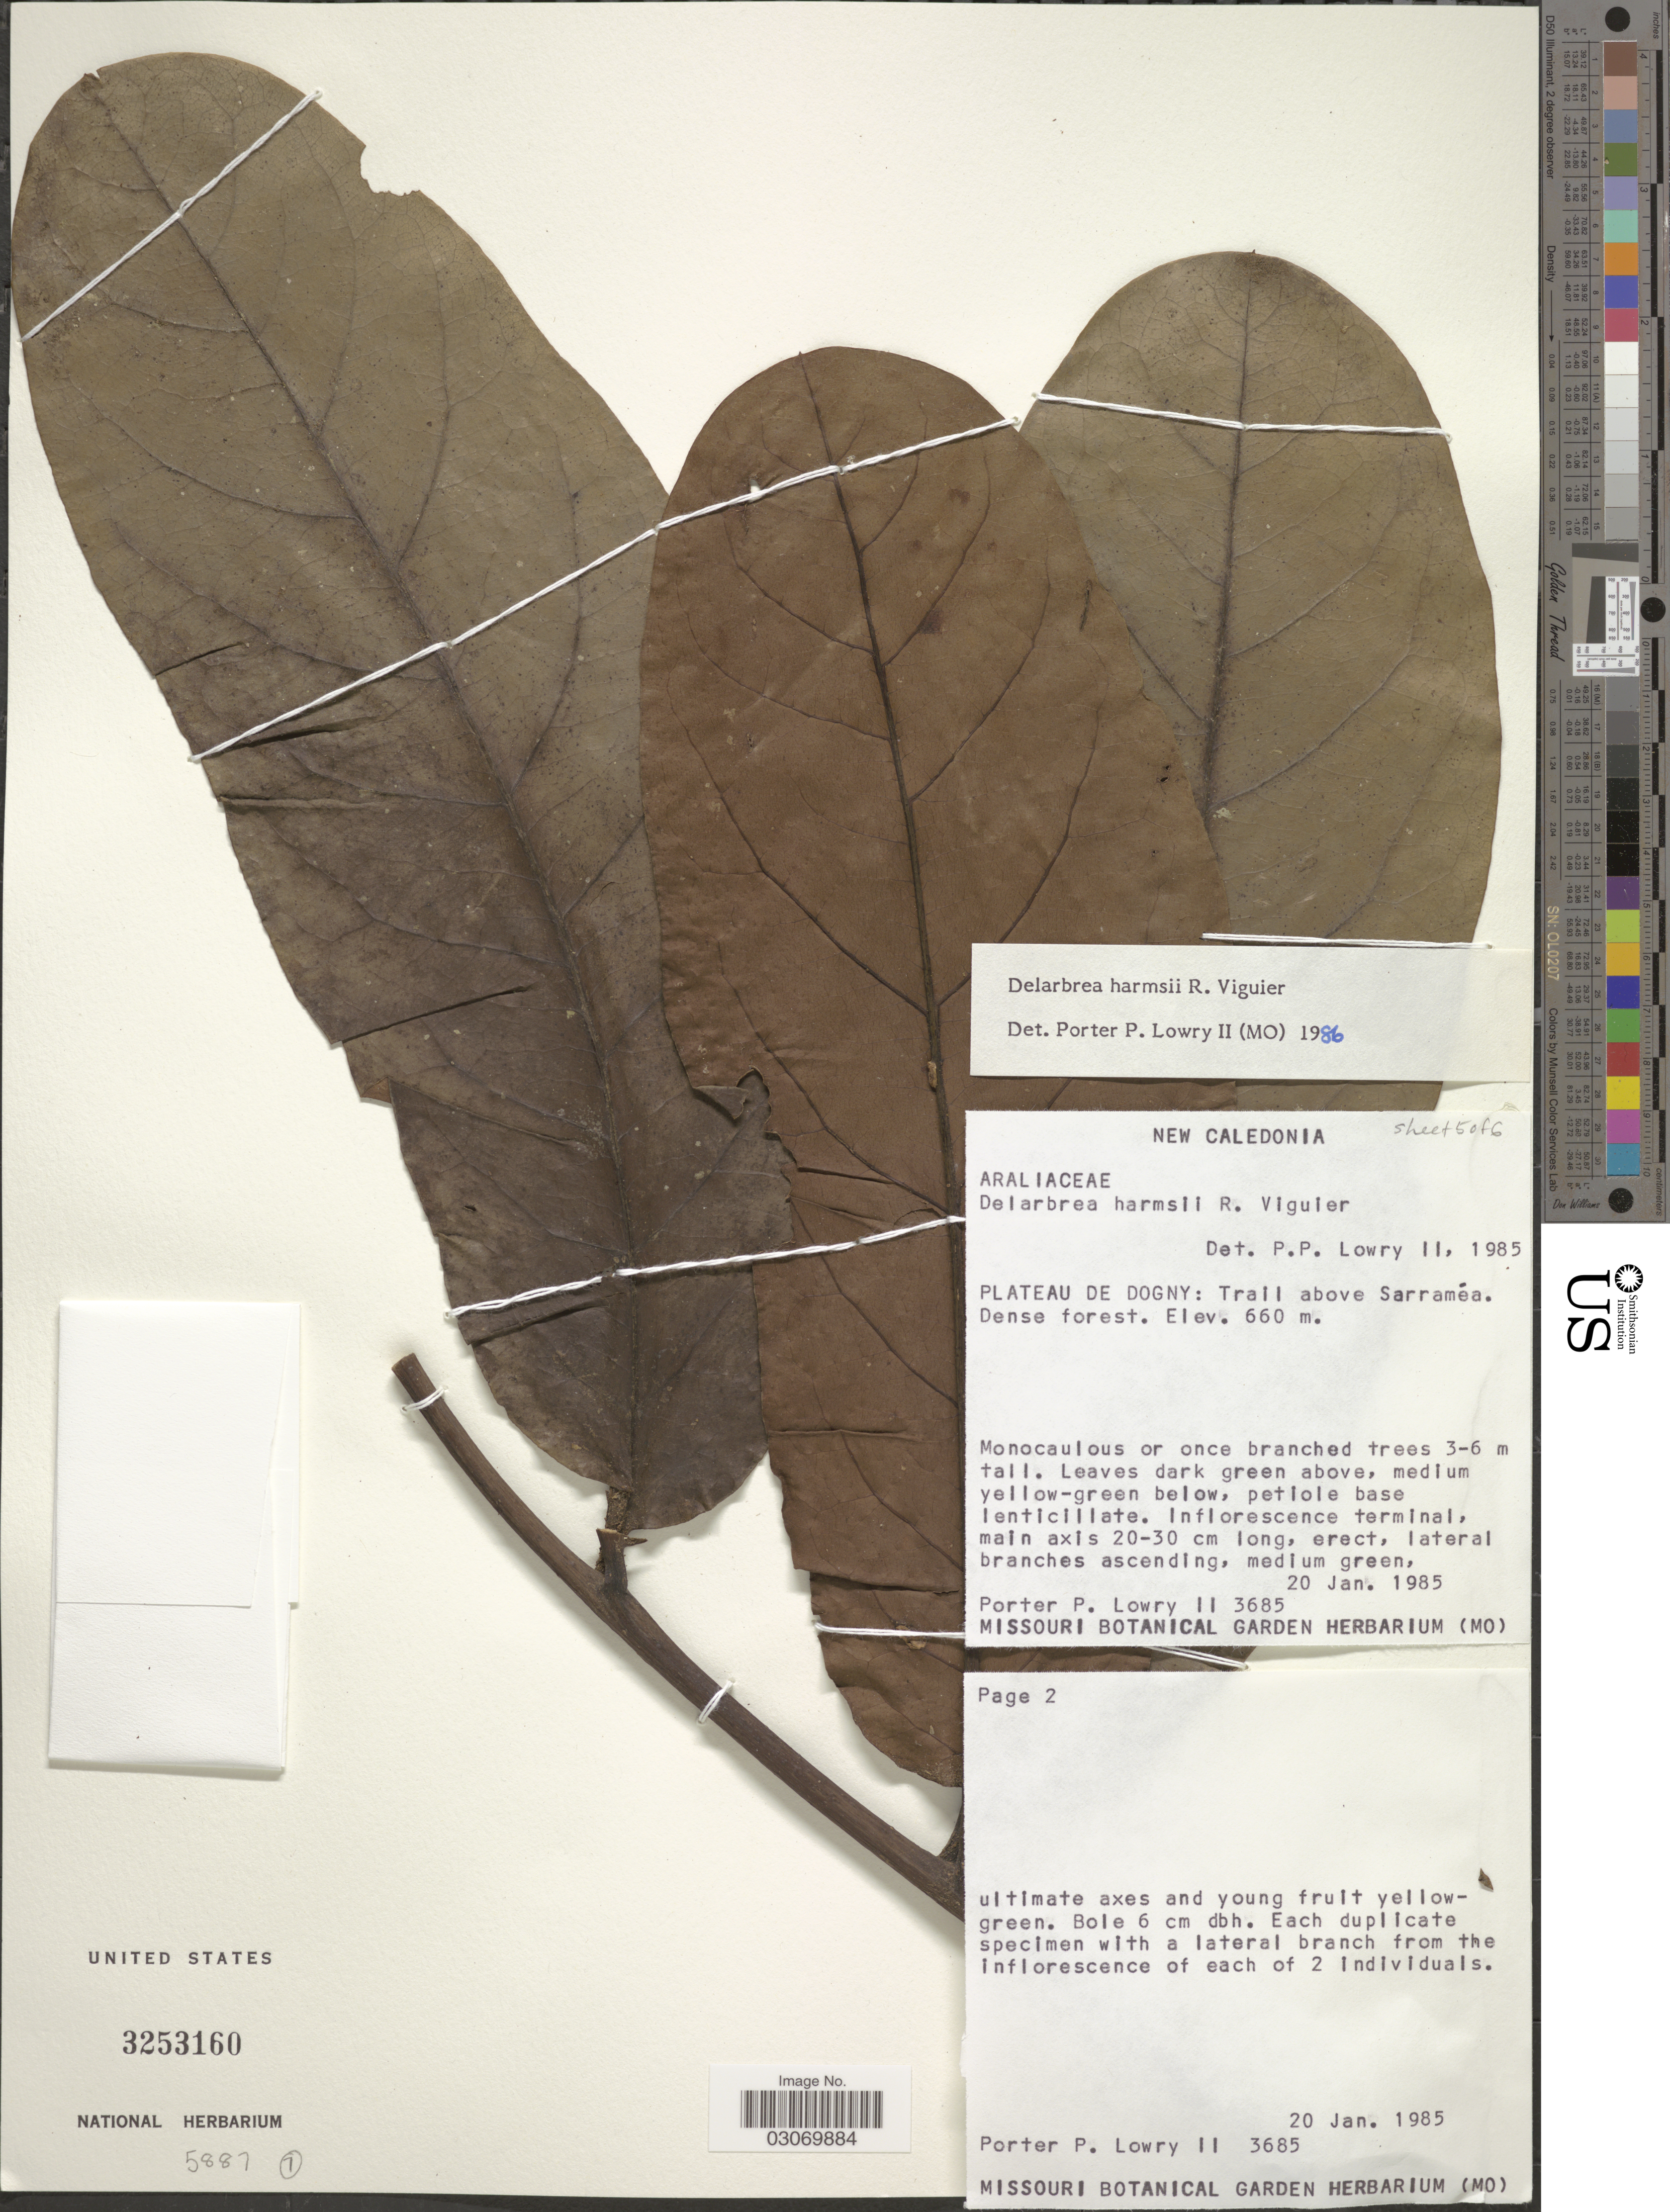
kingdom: Plantae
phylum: Tracheophyta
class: Magnoliopsida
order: Apiales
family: Myodocarpaceae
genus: Delarbrea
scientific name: Delarbrea harmsii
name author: R. Vig.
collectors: P. P. Lowry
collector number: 3685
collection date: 1985-01-22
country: New Caledonia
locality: Plateau De Dogny: Trail above Sarraméa.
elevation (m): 660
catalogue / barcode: US 3253160